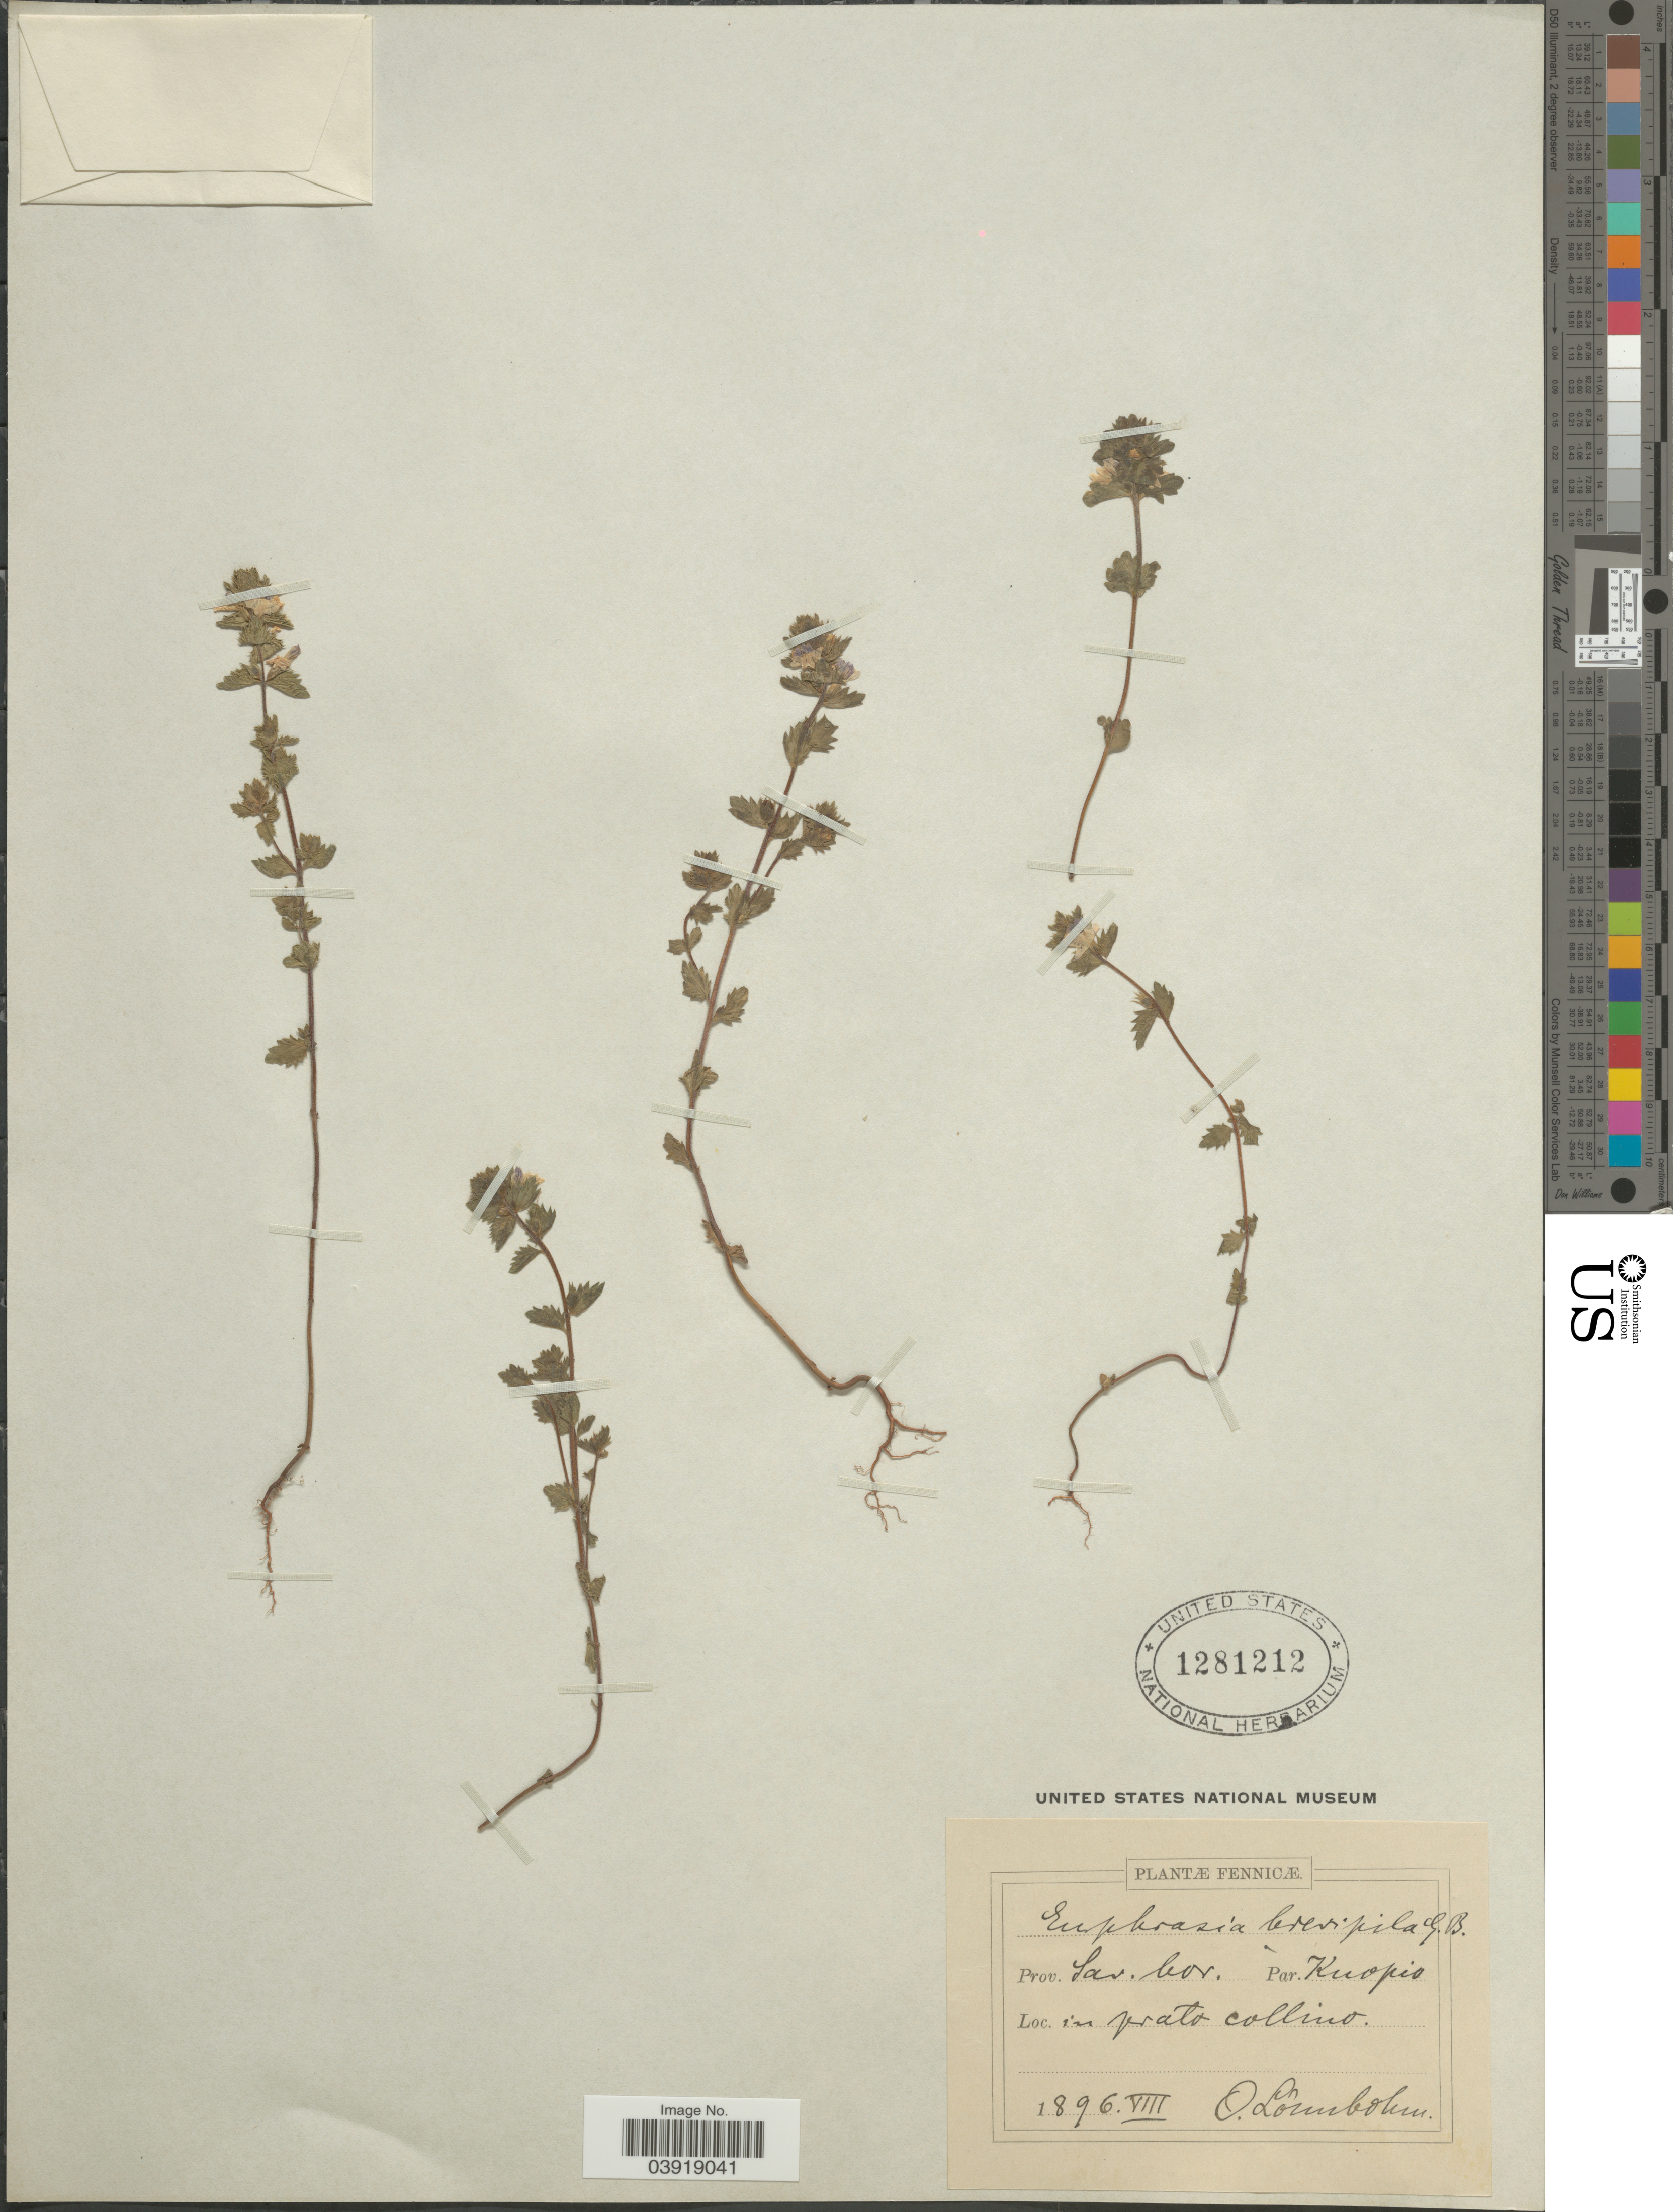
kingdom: Plantae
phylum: Tracheophyta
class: Magnoliopsida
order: Lamiales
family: Orobanchaceae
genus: Euphrasia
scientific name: Euphrasia brevipila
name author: Burn. & Gremli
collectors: O. Lönnbohm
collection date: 1896-08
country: Finland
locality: Fennicæ. Prov. Sav. bor. Par. Kuopio.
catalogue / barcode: US 1281212